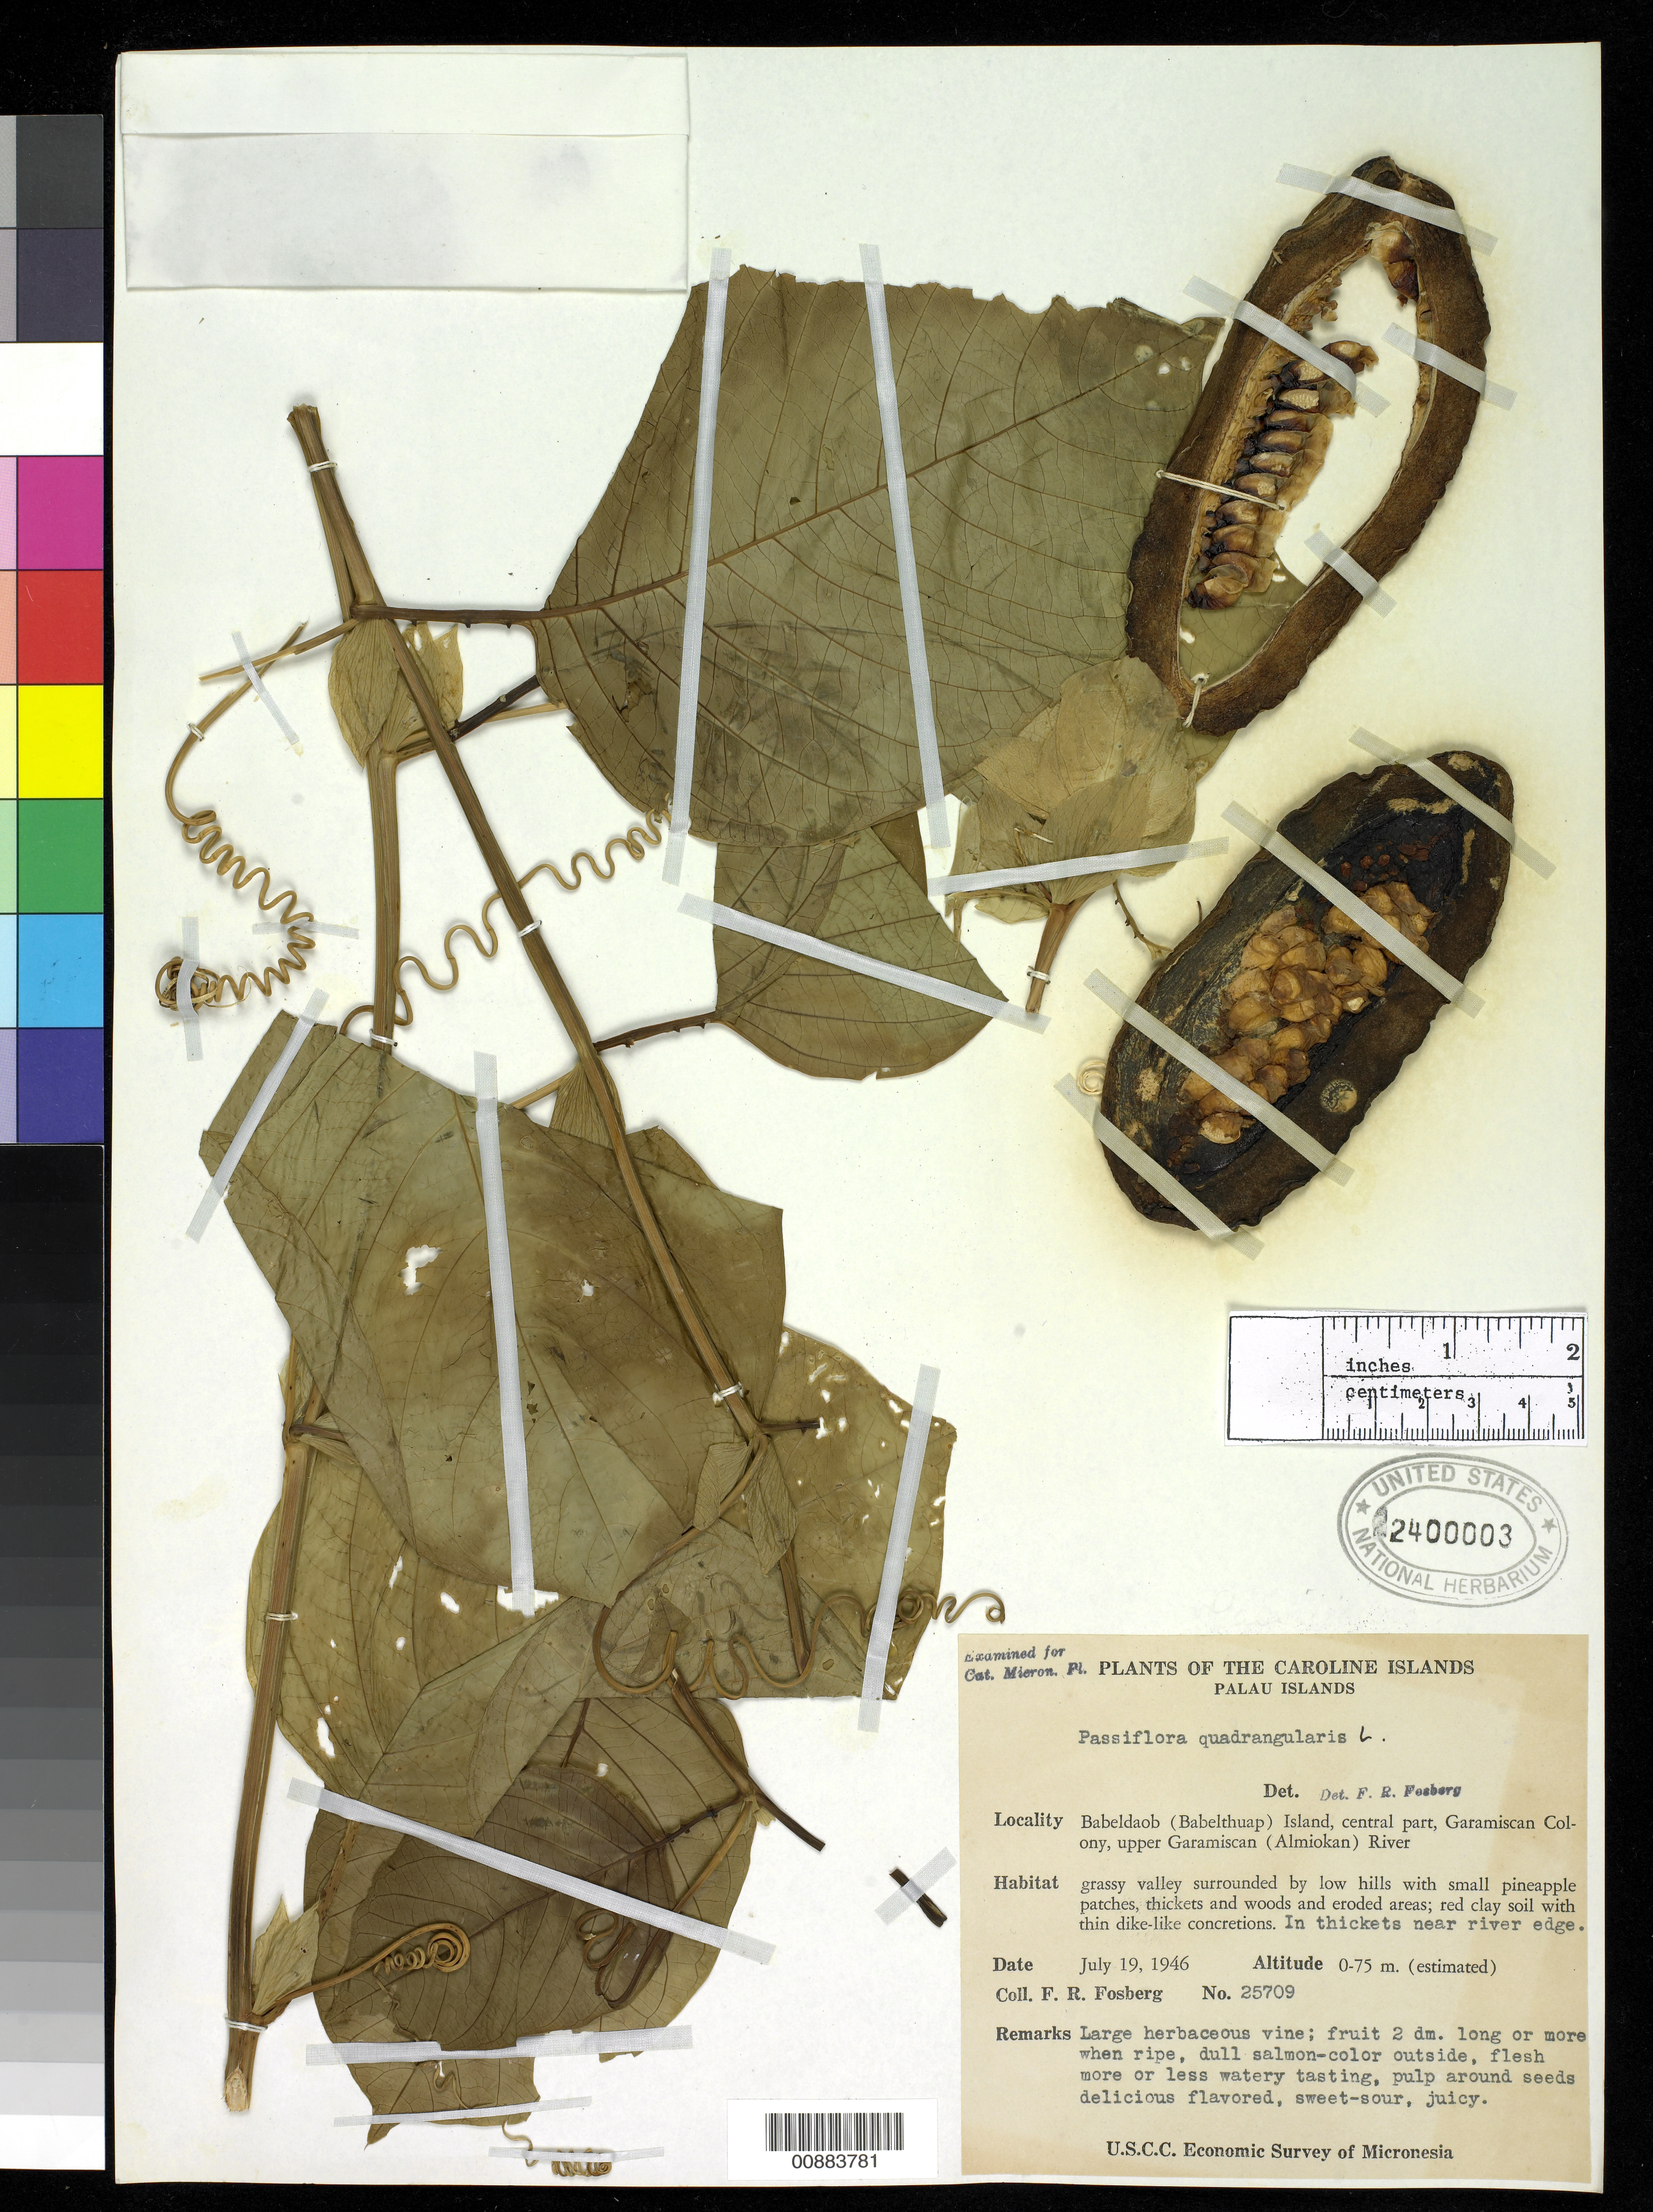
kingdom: Plantae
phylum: Tracheophyta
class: Magnoliopsida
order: Malpighiales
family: Passifloraceae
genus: Passiflora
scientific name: Passiflora quadrangularis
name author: L.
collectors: F. R. Fosberg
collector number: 25709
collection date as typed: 14 Mar 1950 to 19 Mar 1950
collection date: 1950-03-14/1950-03-19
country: Palau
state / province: Koror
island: Oreor (Koror)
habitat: Grassy valley surrounded by low hills with small pineapple patches, thickets and woods and eroded areas(continued in Remarks)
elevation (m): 5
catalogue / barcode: US 2400003